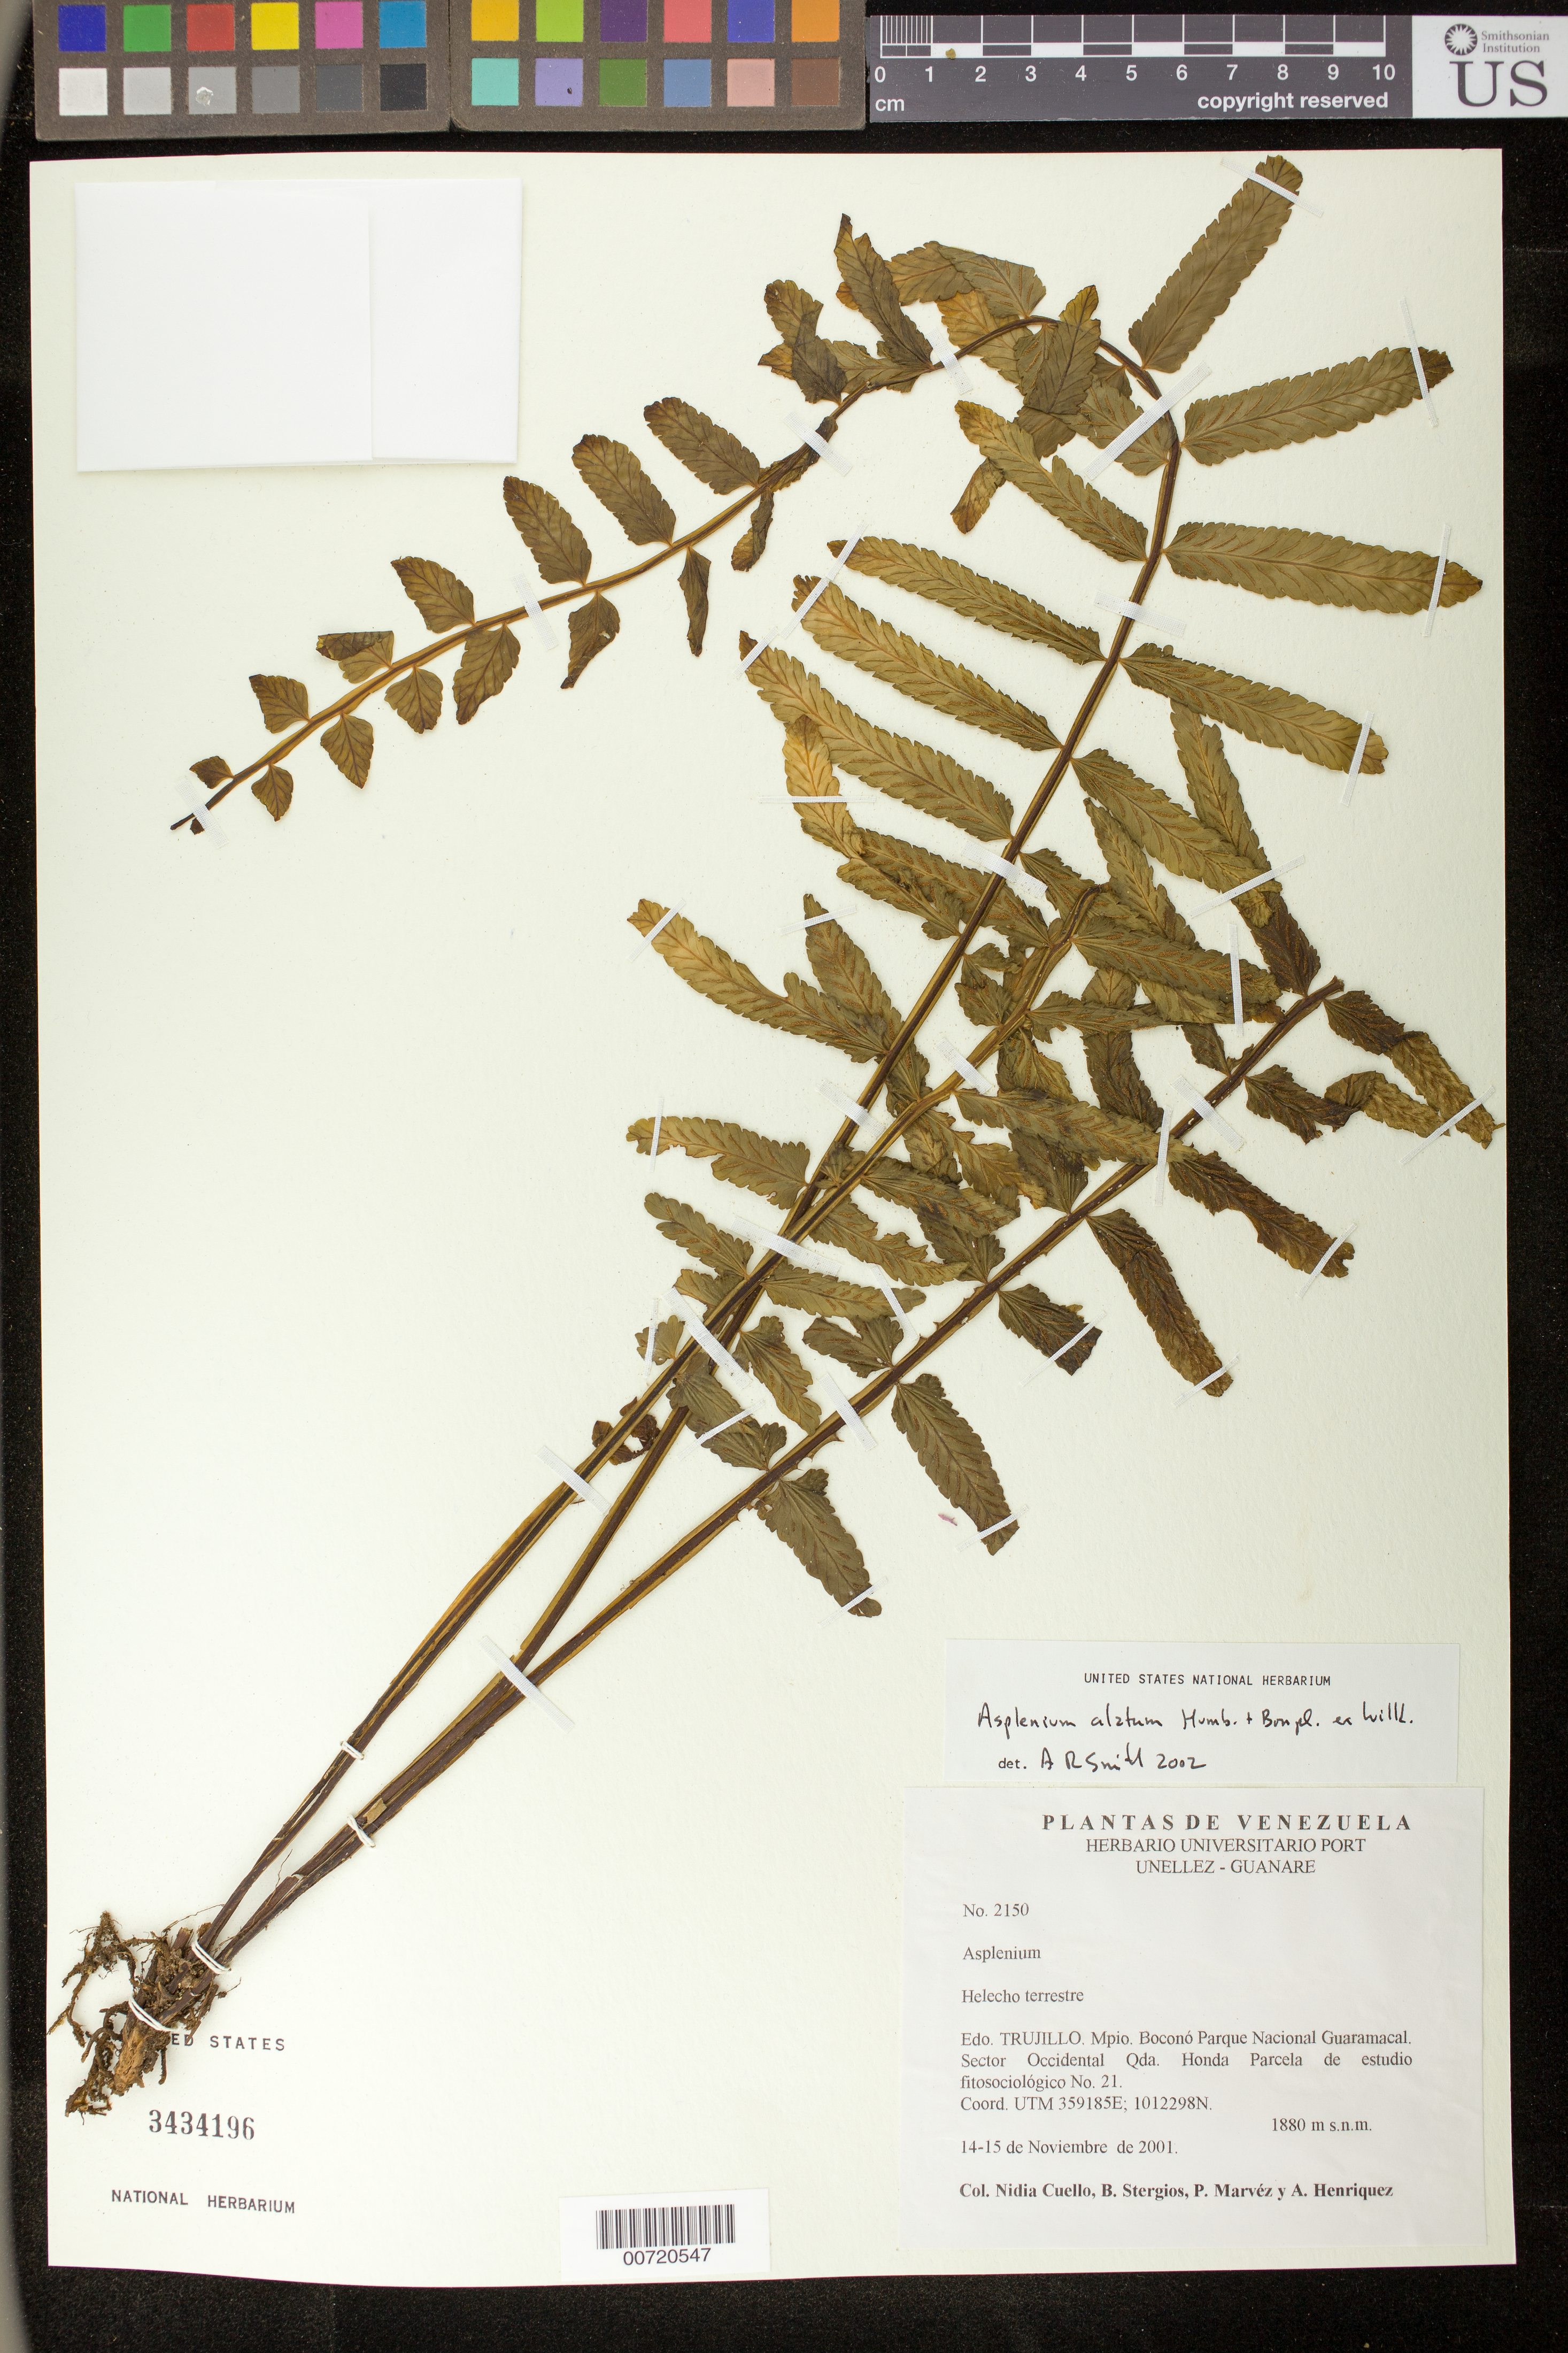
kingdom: Plantae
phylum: Tracheophyta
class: Polypodiopsida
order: Polypodiales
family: Aspleniaceae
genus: Asplenium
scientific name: Asplenium alatum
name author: Humb. & Bonpl. ex Willd.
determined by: Smith, Alan R., (UC)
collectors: N. L. Cuello, B. G. Stergios, P. Marvéz & A. Henriquez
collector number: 2150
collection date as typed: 14 Nov 2001 to 15 Nov 2001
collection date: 2001-11-14/2001-11-15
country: Venezuela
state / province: Trujillo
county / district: Boconó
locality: Parque Nacional Guaramacal. Sector occidental Qda. Honda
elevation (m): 1880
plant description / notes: PORT, US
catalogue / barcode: US 3434196